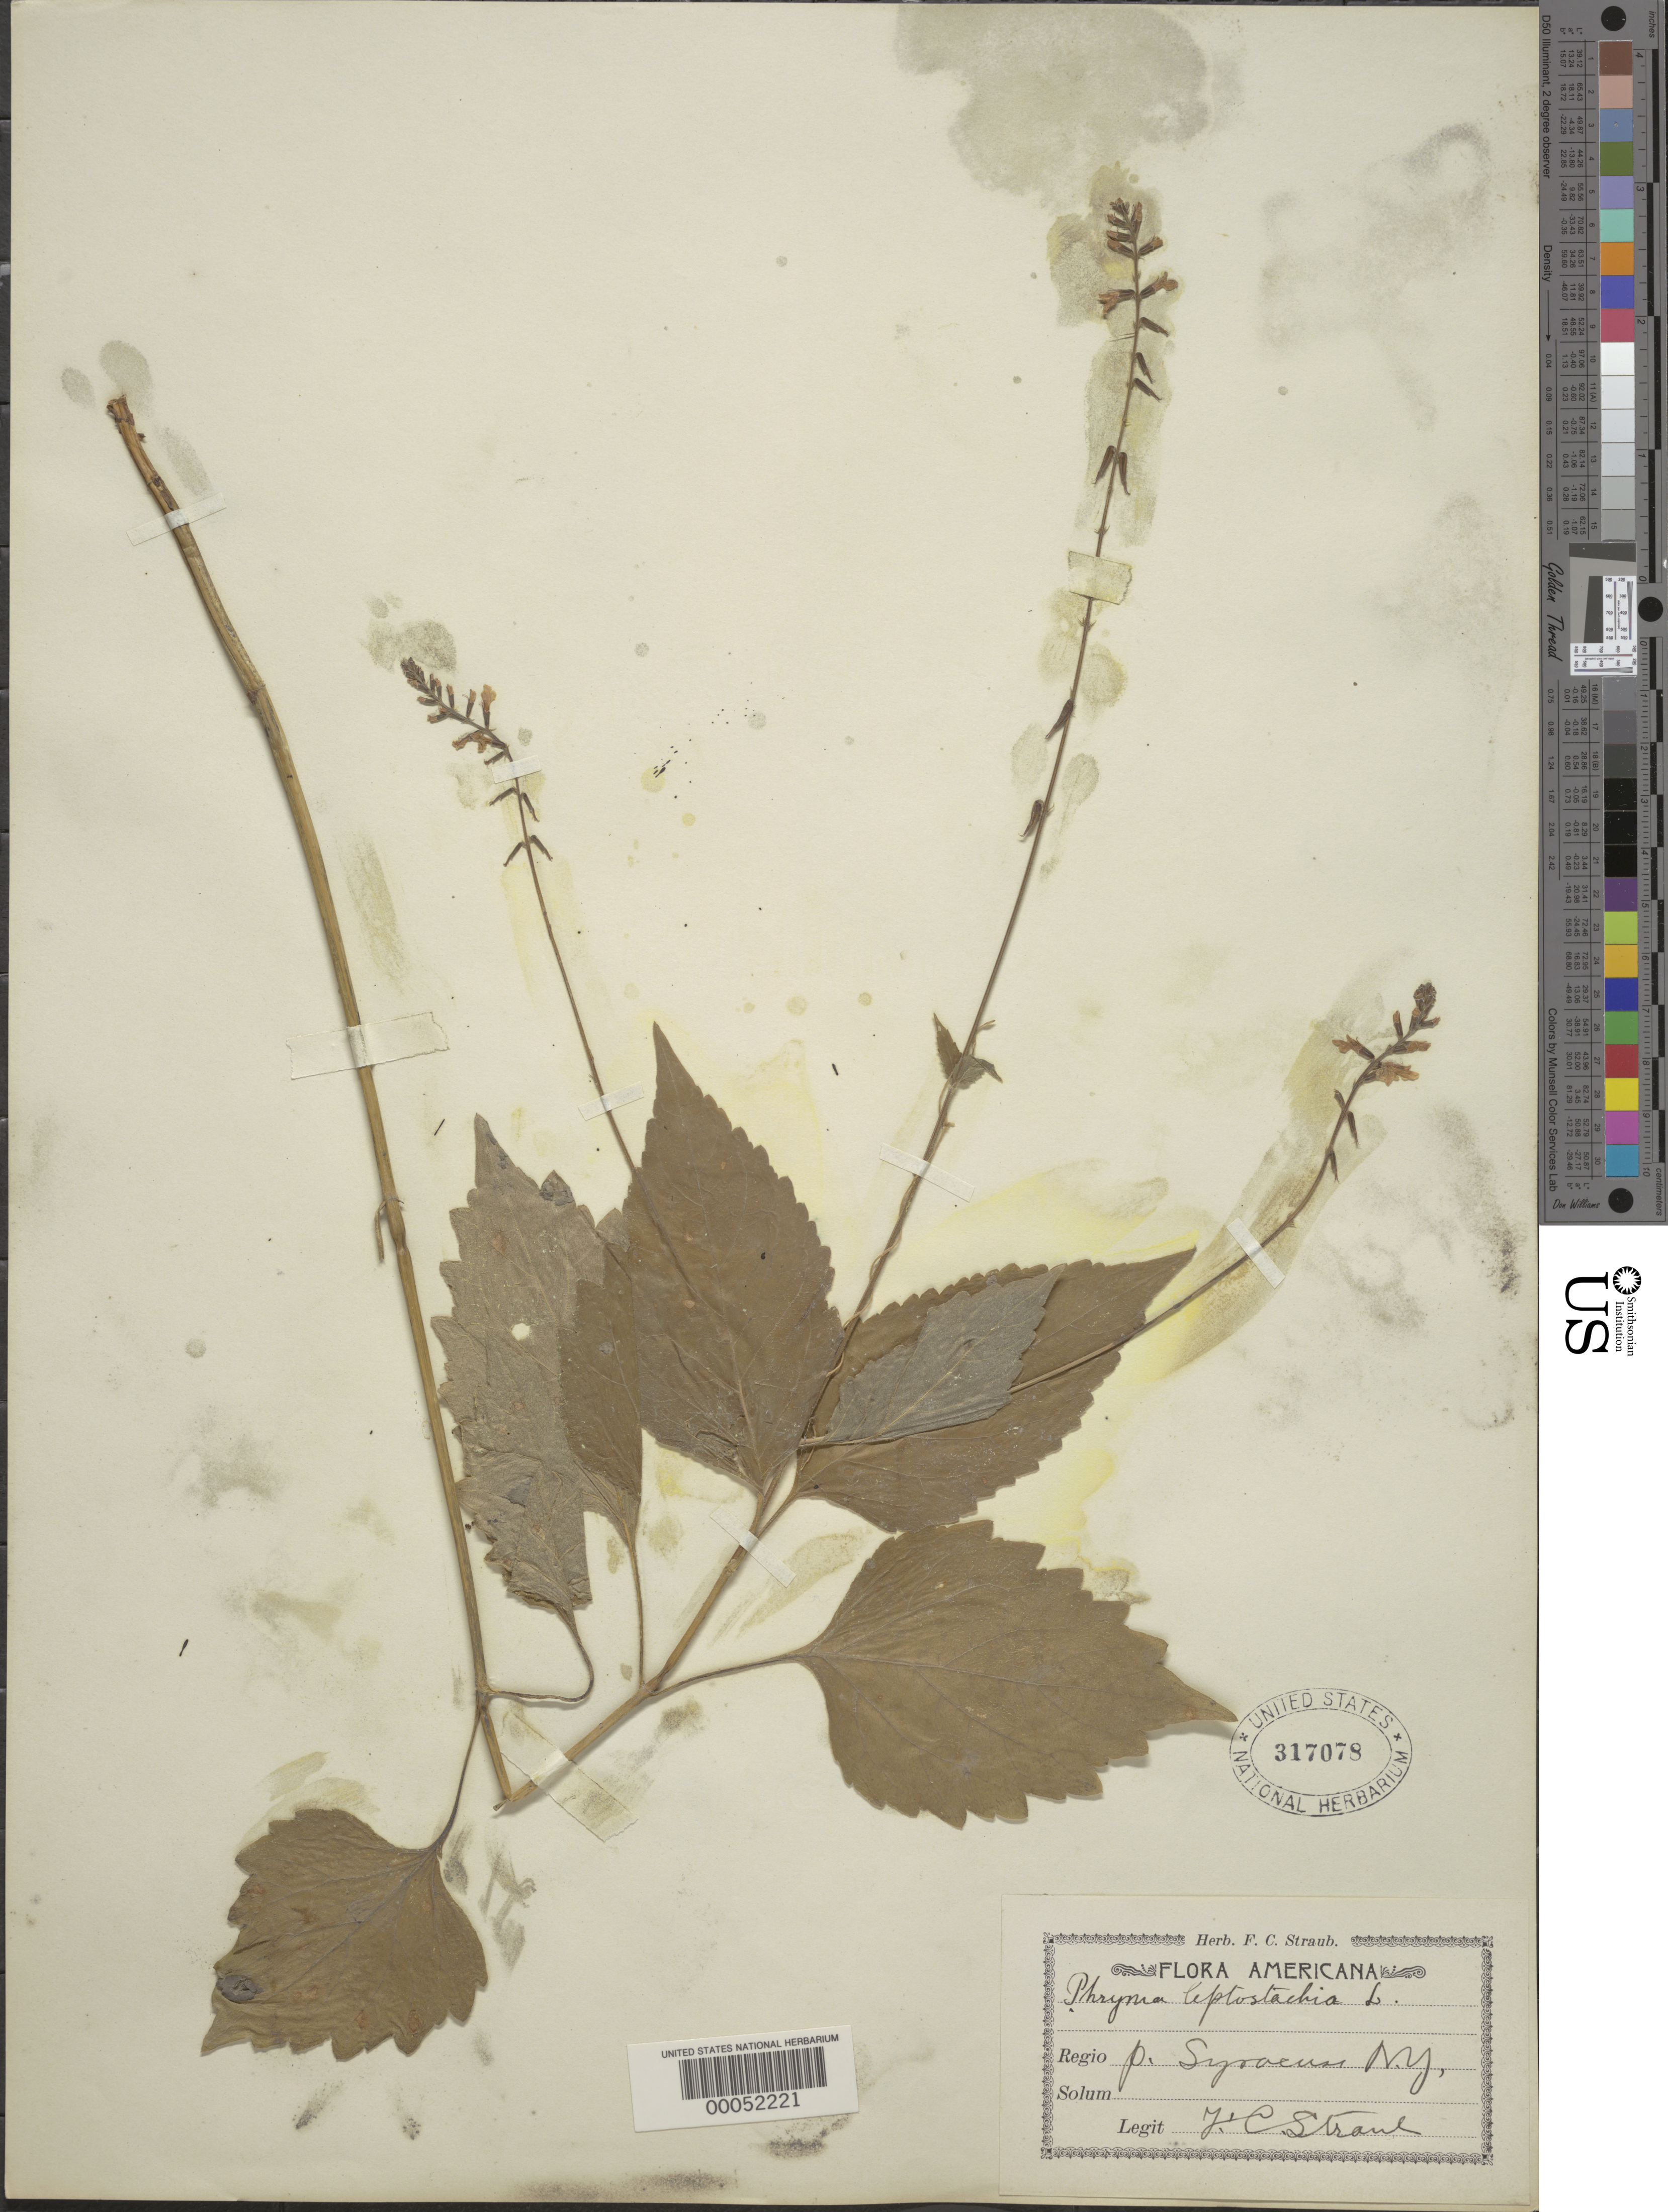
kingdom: Plantae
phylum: Tracheophyta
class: Magnoliopsida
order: Lamiales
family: Phrymaceae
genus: Phryma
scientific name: Phryma leptostachya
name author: L.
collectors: F. Straub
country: United States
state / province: New York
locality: Syracuse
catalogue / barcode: US 317078